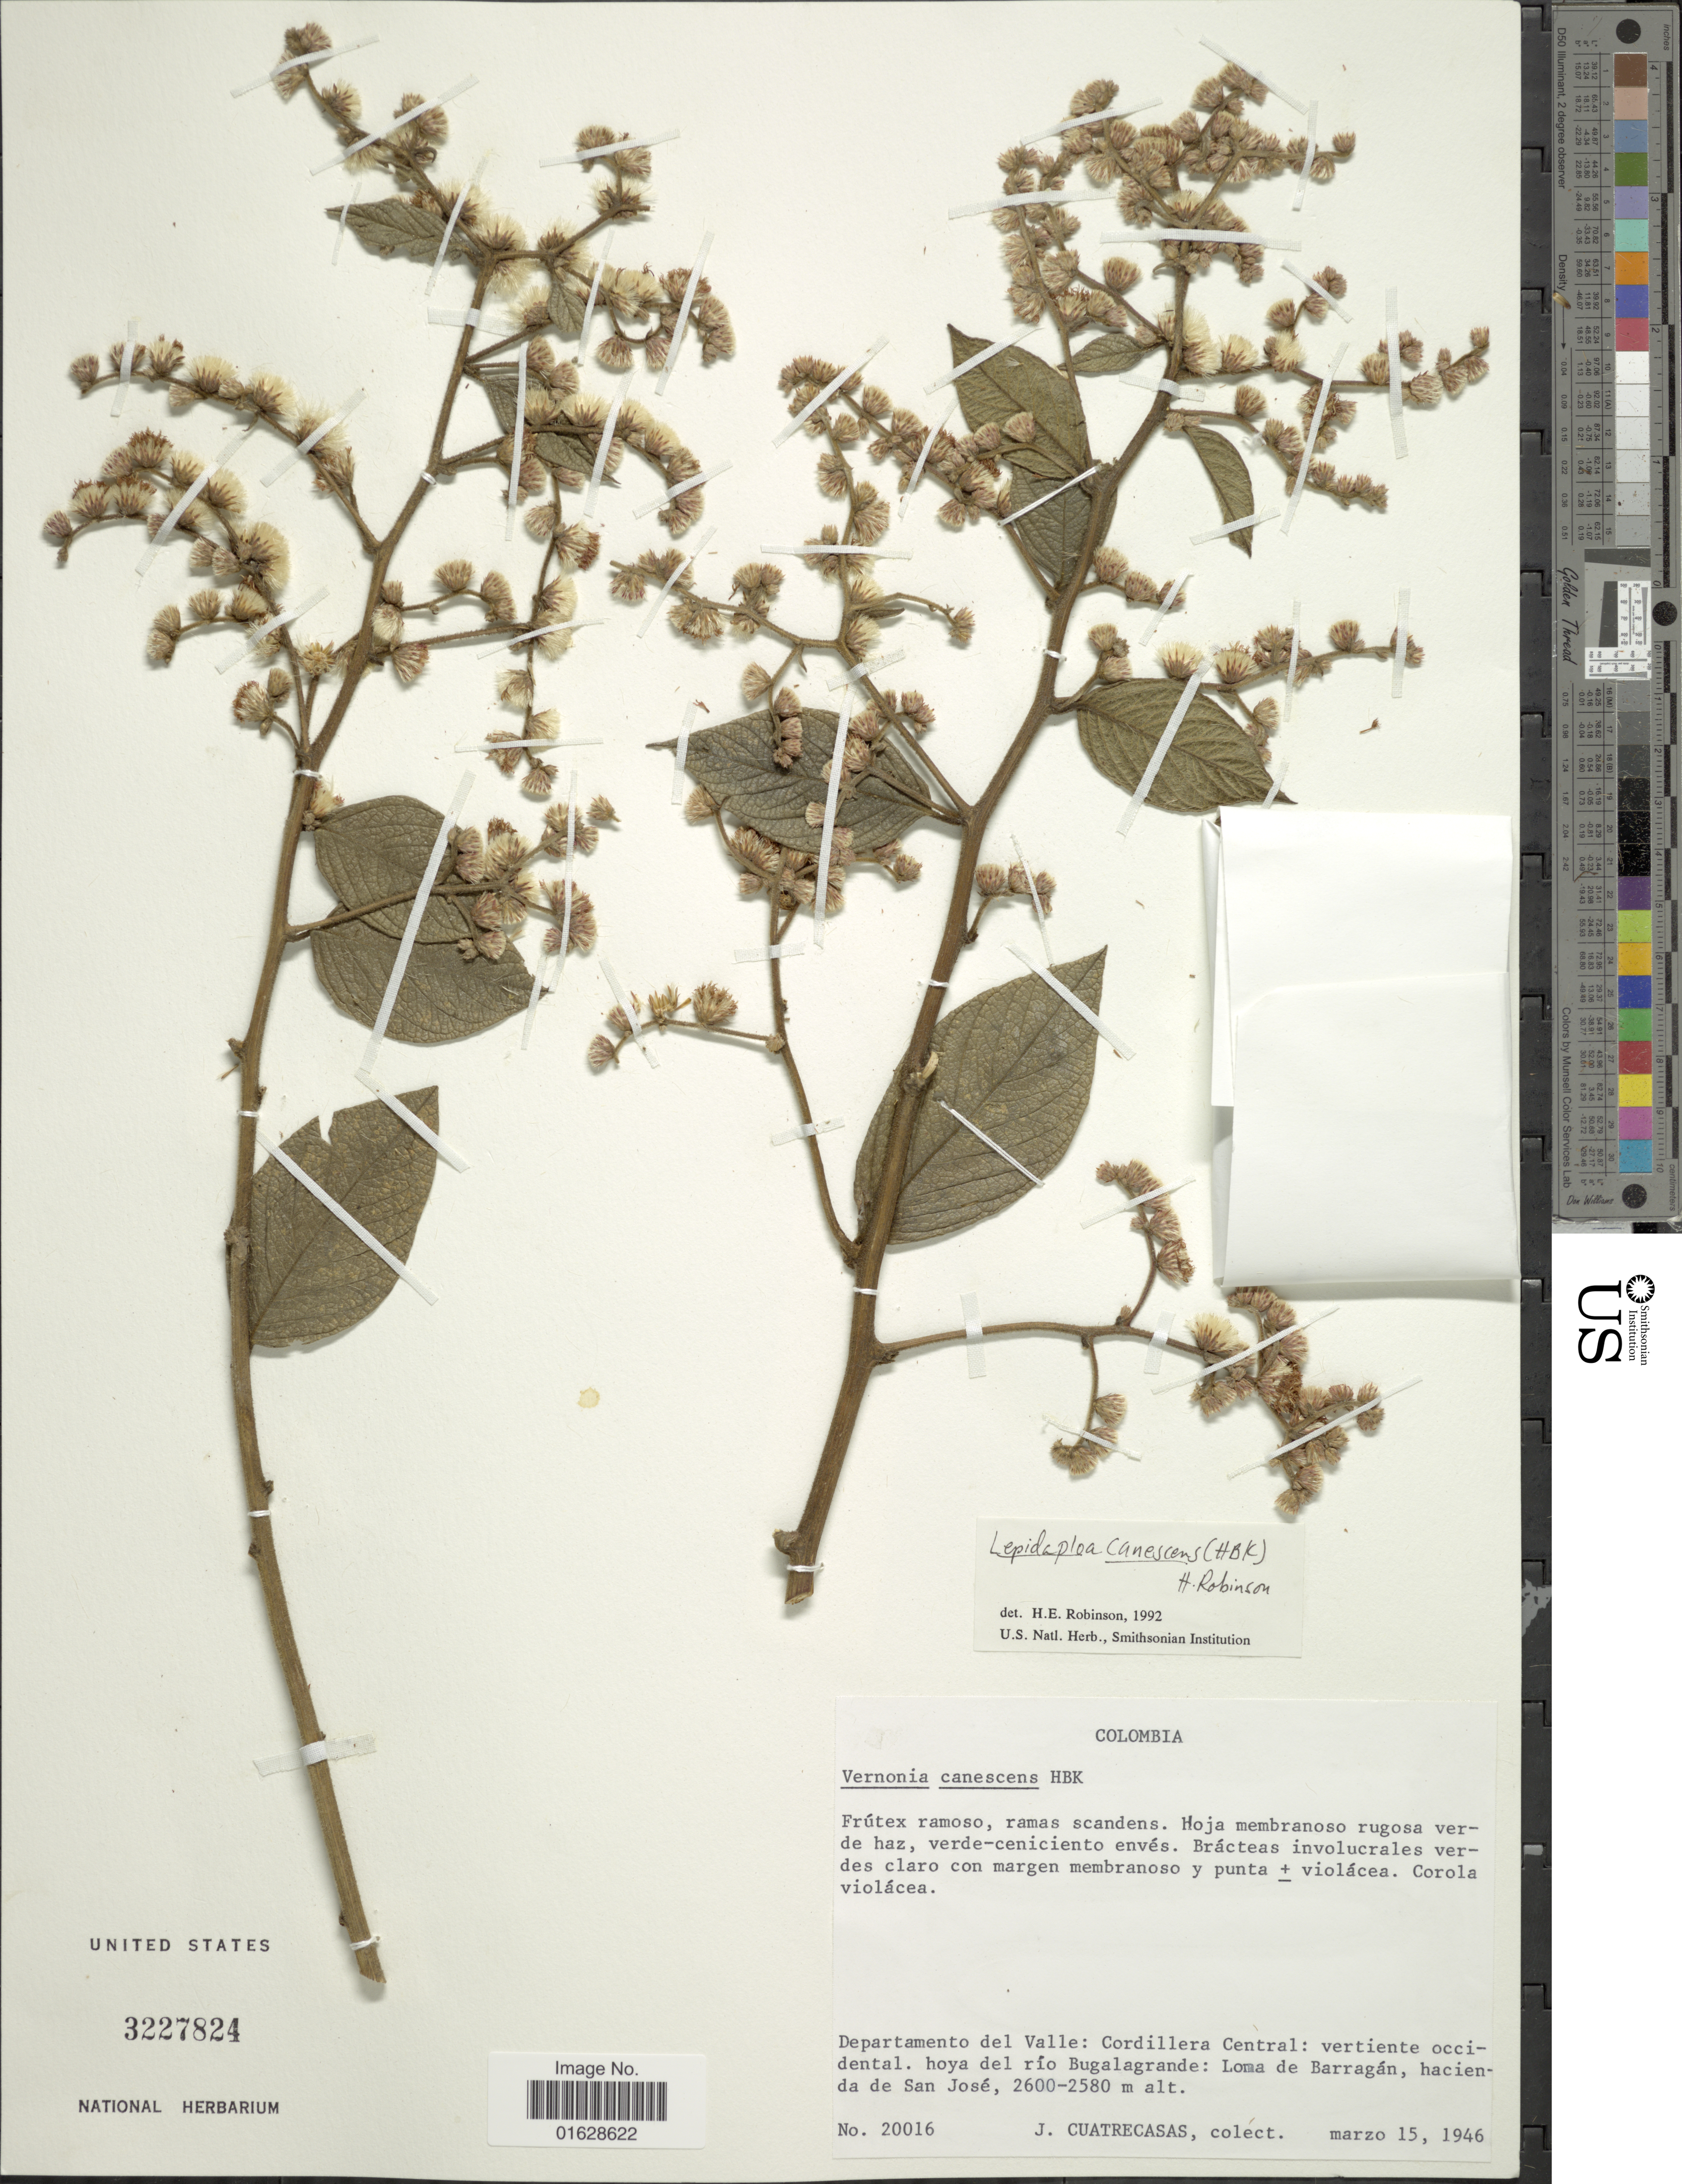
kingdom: Plantae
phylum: Tracheophyta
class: Magnoliopsida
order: Asterales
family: Asteraceae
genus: Lepidaploa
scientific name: Lepidaploa canescens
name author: (Kunth) H. Rob.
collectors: J. Cuatrecasas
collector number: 20016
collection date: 1946-03-15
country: Colombia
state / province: Valle del Cauca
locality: Colombia. Departamento del Valle: Cordillera Central: vertiente occidental. hoya del rio Bugalagrande: Loma de Barragam, hacienda de San Jose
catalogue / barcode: US 3227824